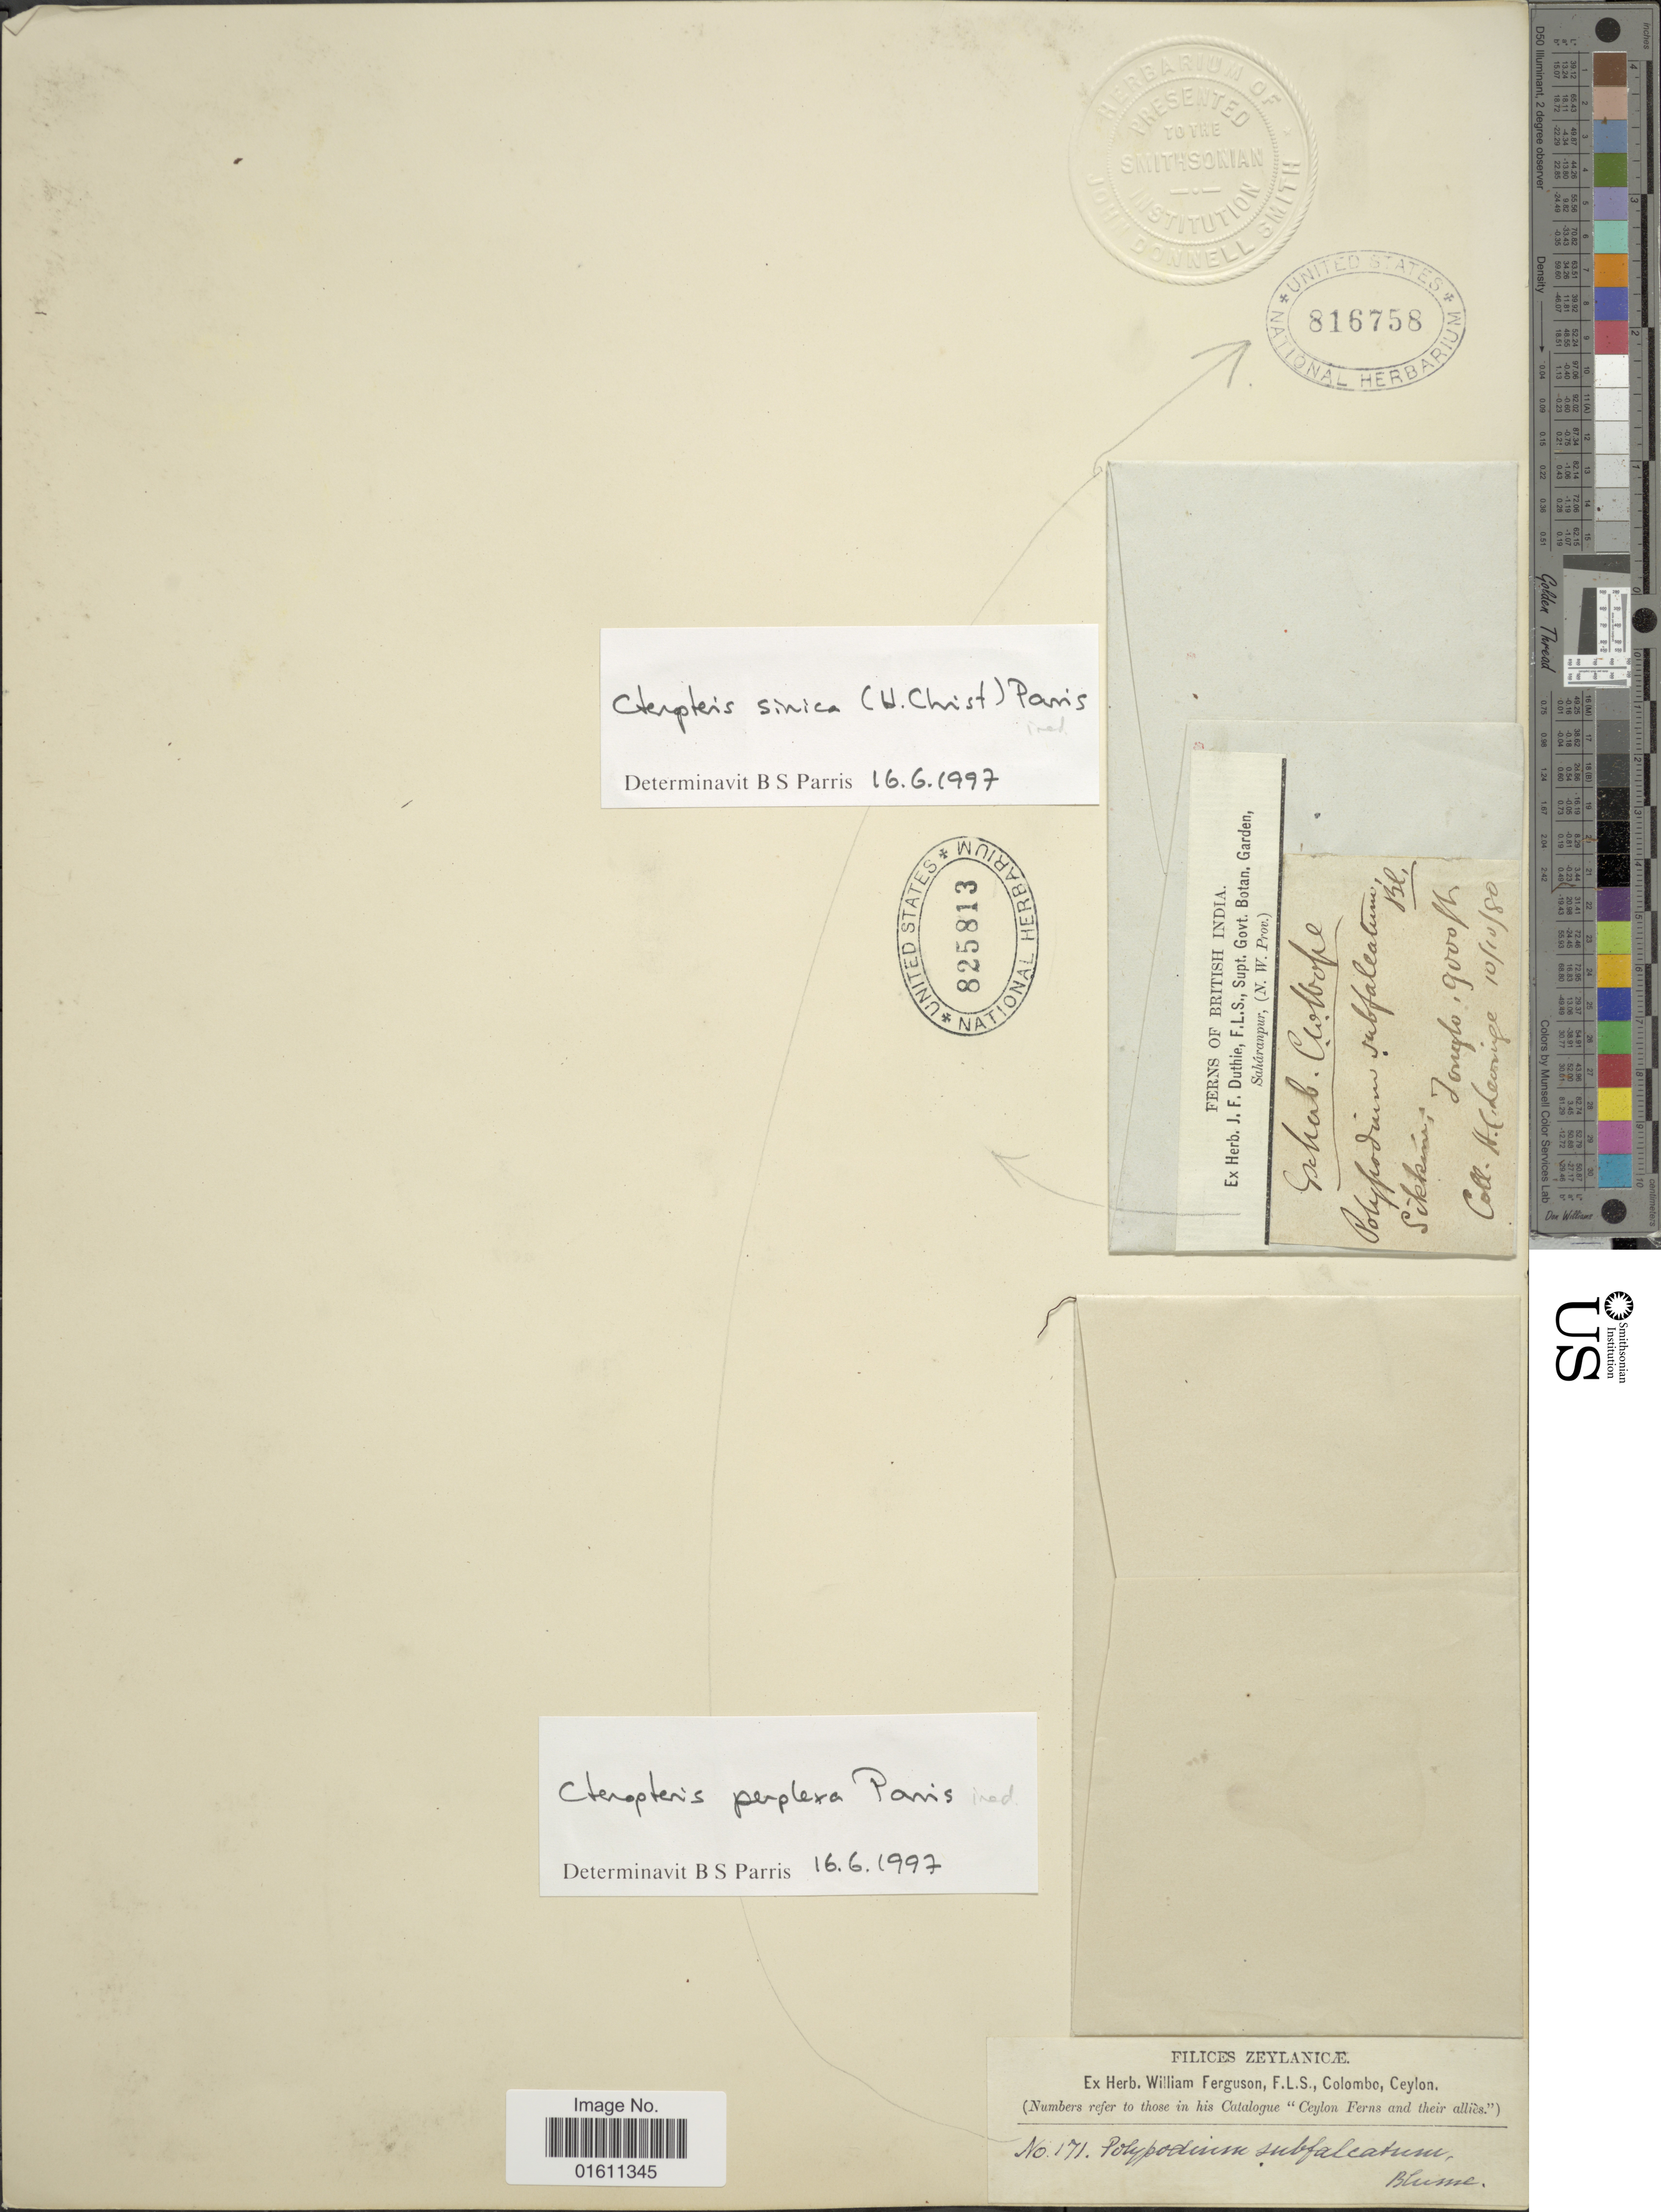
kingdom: Plantae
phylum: Tracheophyta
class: Polypodiopsida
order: Polypodiales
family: Polypodiaceae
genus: Tomophyllum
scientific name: Tomophyllum perplexum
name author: (Parris) Parris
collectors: ex herb. W. Ferguson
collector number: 171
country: Sri Lanka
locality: Filices Zeylanicæ, Ceylon.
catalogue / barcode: US 816758